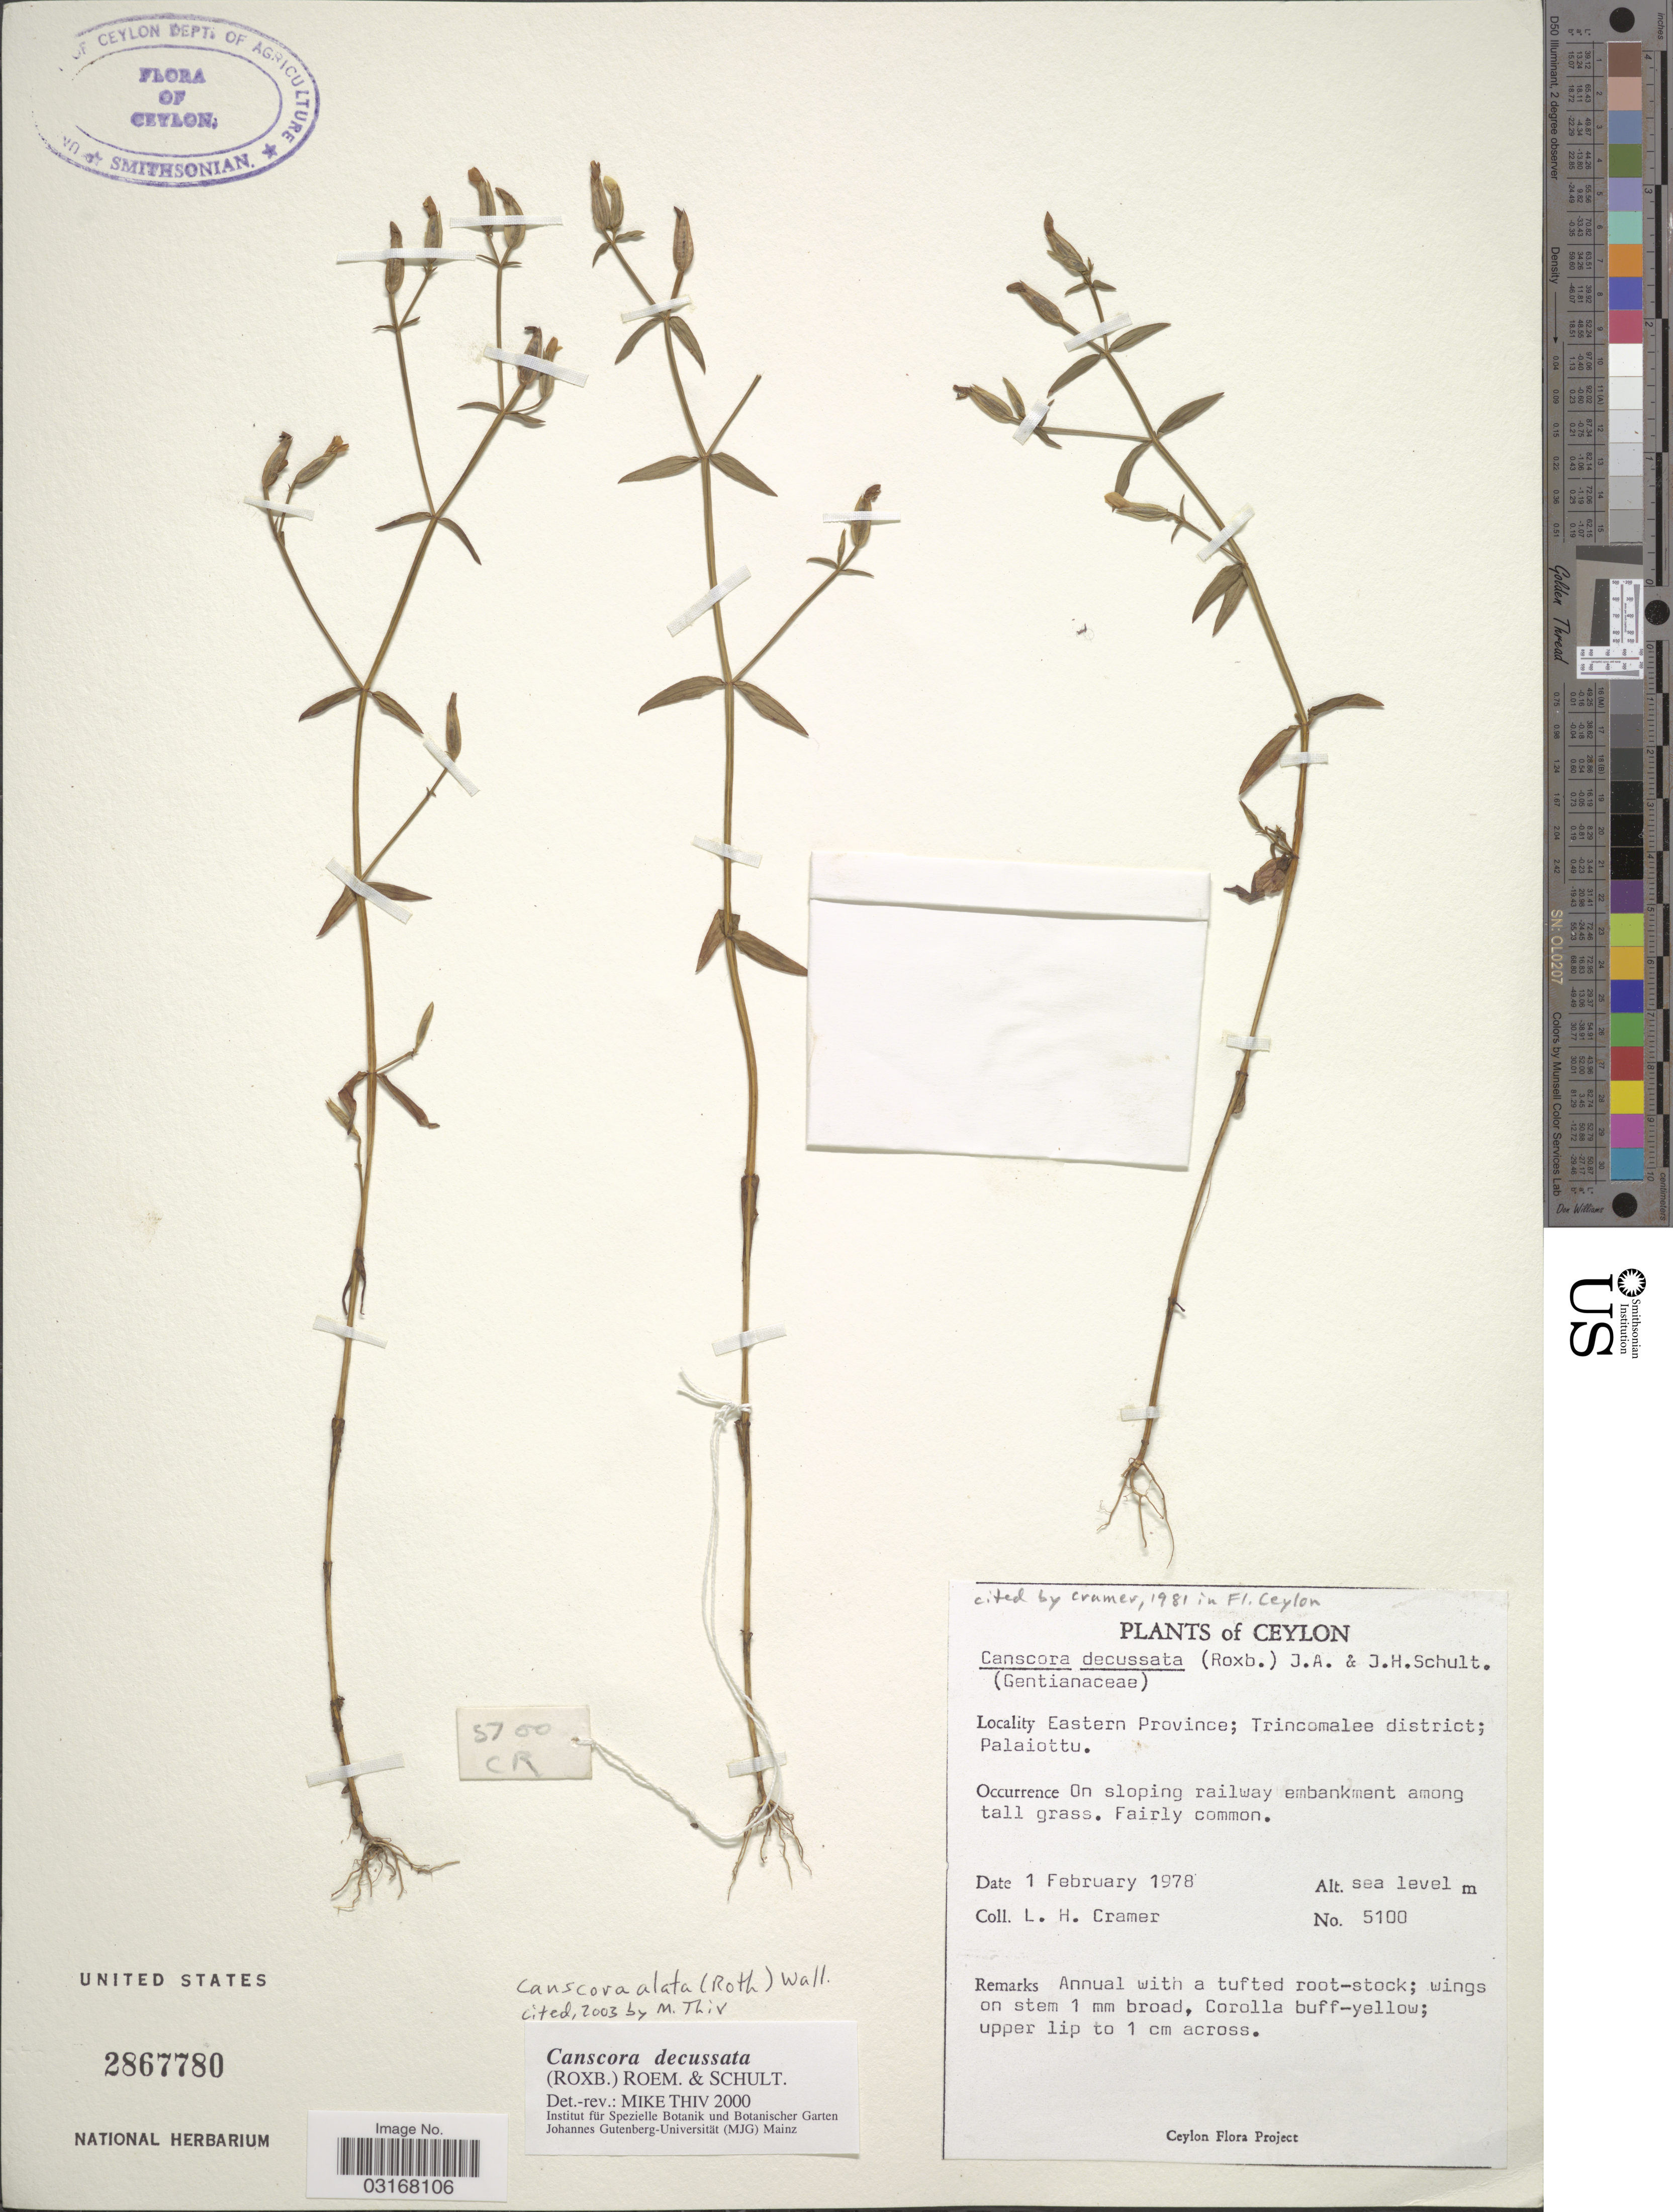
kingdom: Plantae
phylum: Tracheophyta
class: Magnoliopsida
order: Gentianales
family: Gentianaceae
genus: Canscora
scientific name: Canscora alata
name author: (Roth ex Roem. & Schult.) Wall.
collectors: L. H. Cramer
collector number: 5100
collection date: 1978-02-01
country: Sri Lanka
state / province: Eastern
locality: Ceylon. Trincomalee district; Palaiottu.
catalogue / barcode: US 2867780